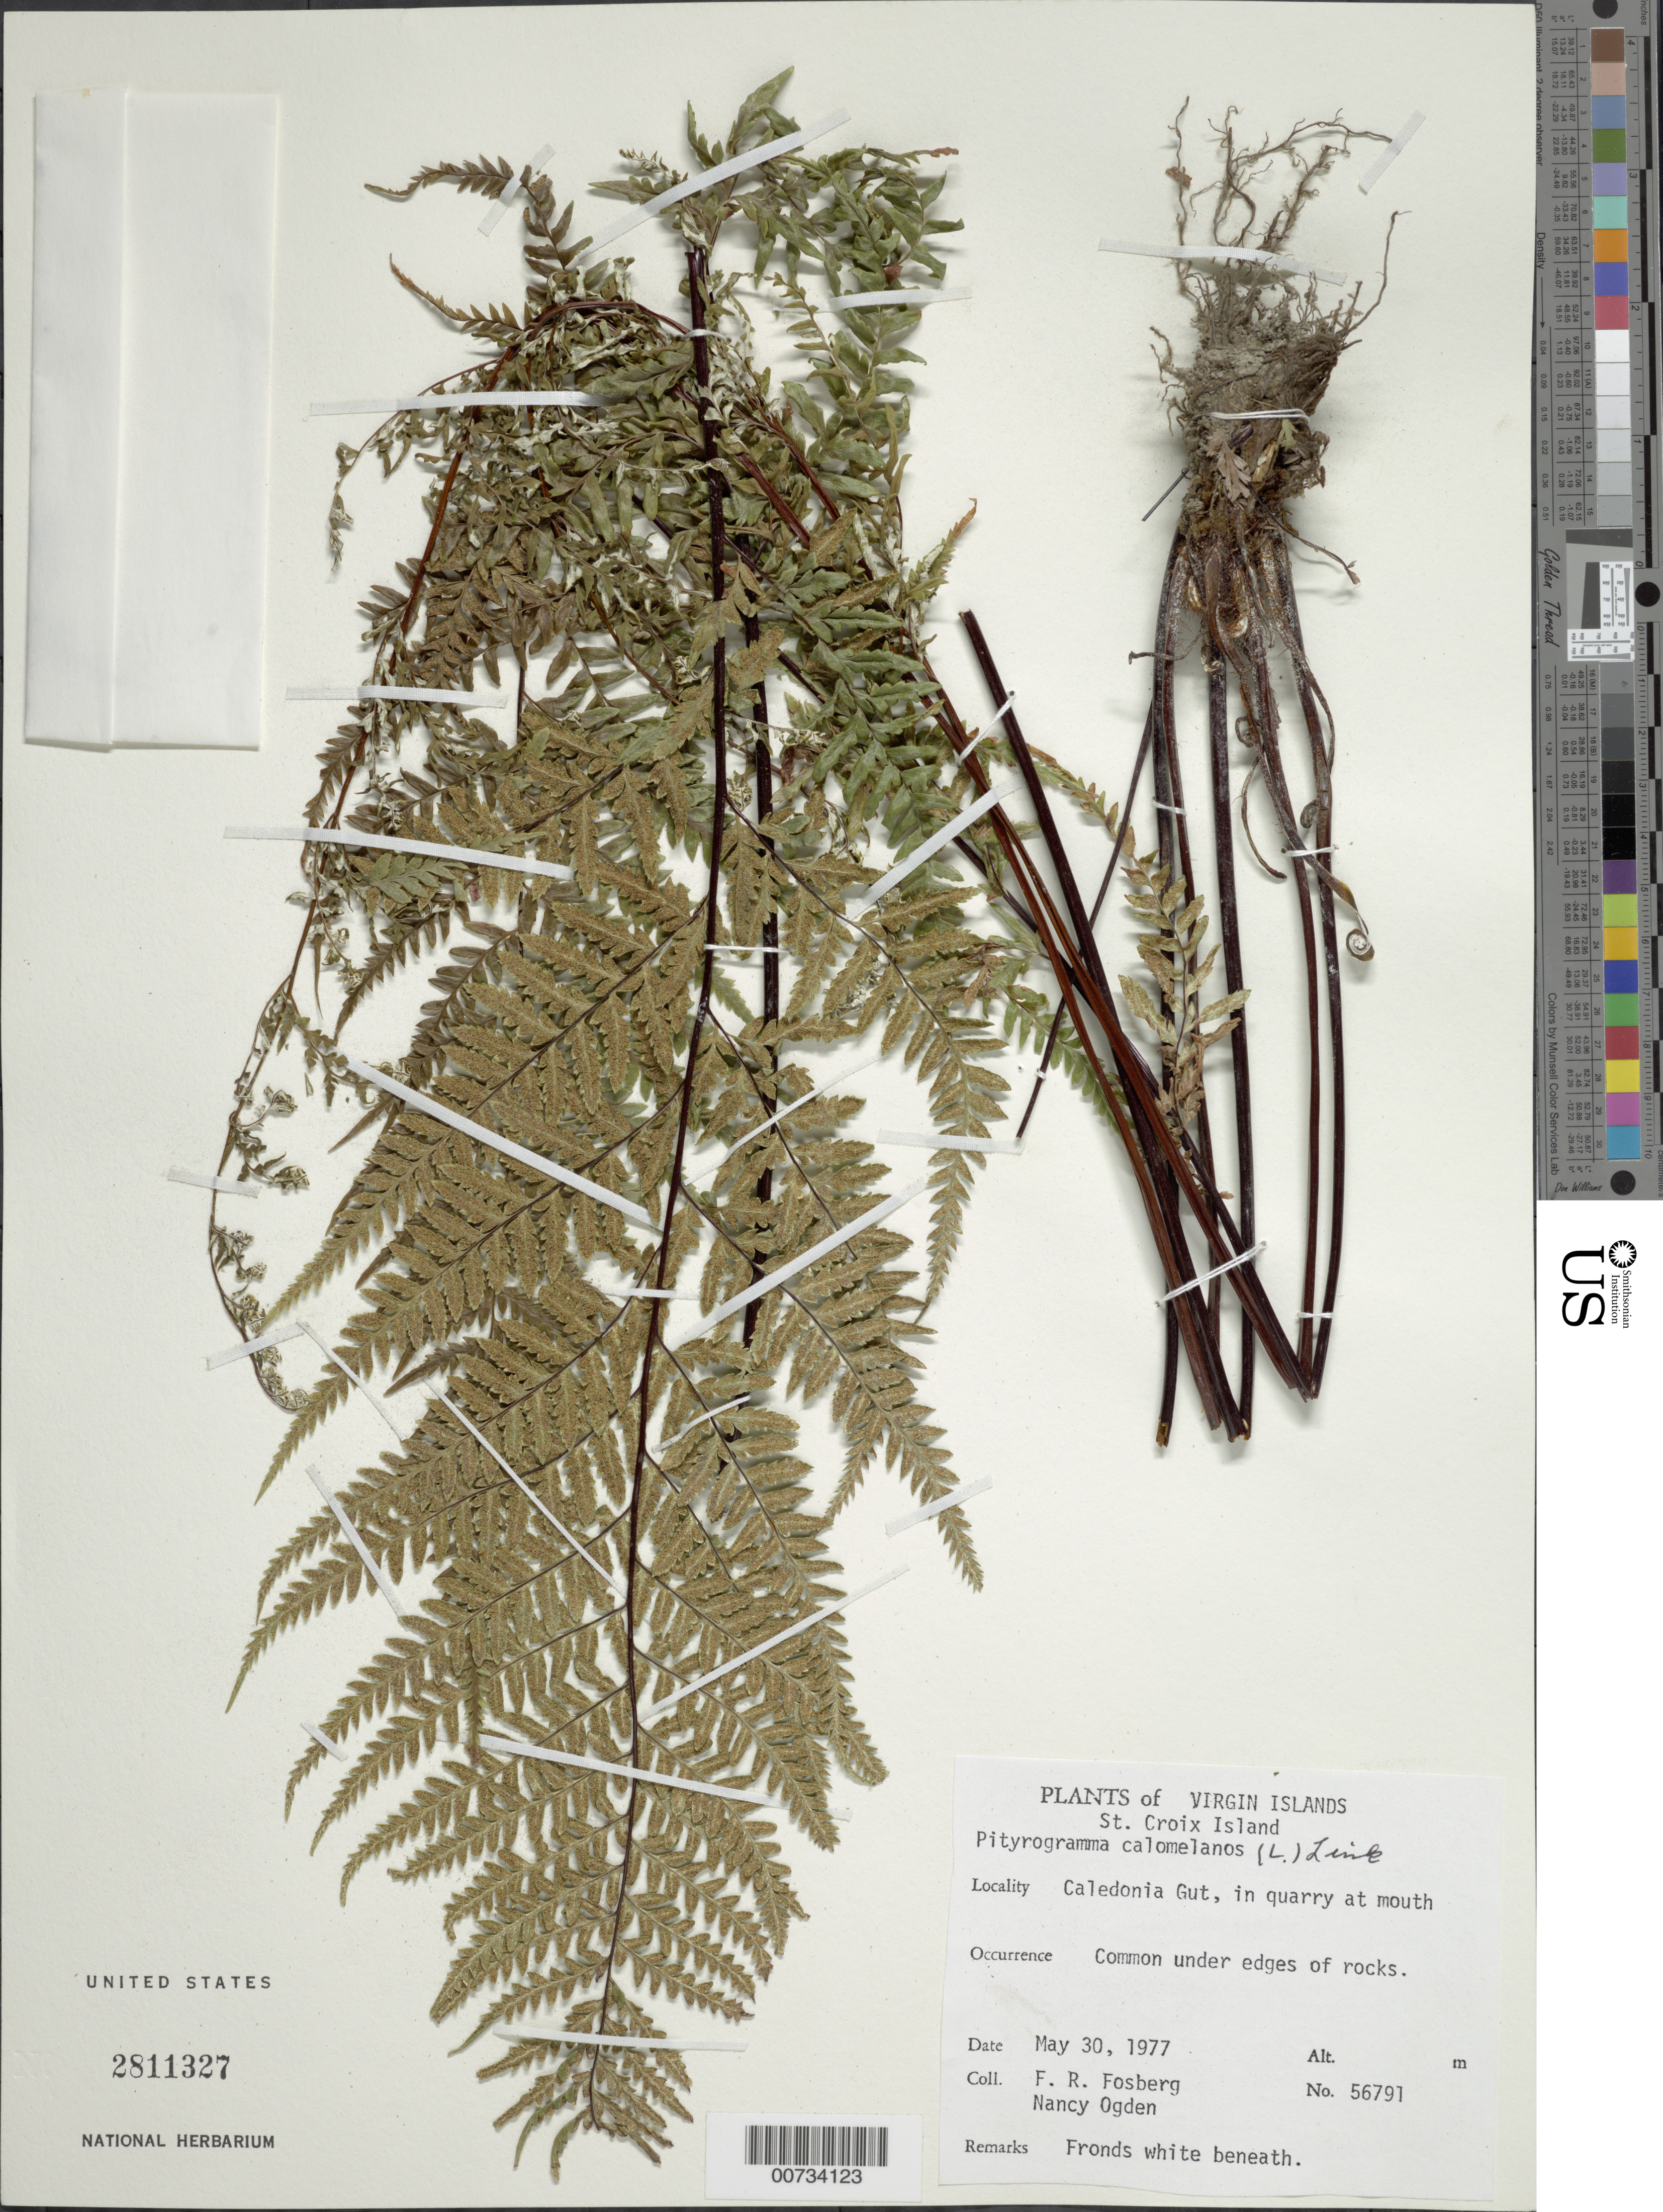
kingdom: Plantae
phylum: Tracheophyta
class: Polypodiopsida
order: Polypodiales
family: Pteridaceae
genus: Pityrogramma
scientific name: Pityrogramma calomelanos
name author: (L.) Link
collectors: F. R. Fosberg & N. Ogden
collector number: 56791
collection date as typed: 30 May 1977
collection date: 1977-05-30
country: U.S. Virgin Islands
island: St. Croix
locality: Caledonia Gut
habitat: In quarry at mouth, under edges of rocks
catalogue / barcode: US 2811327